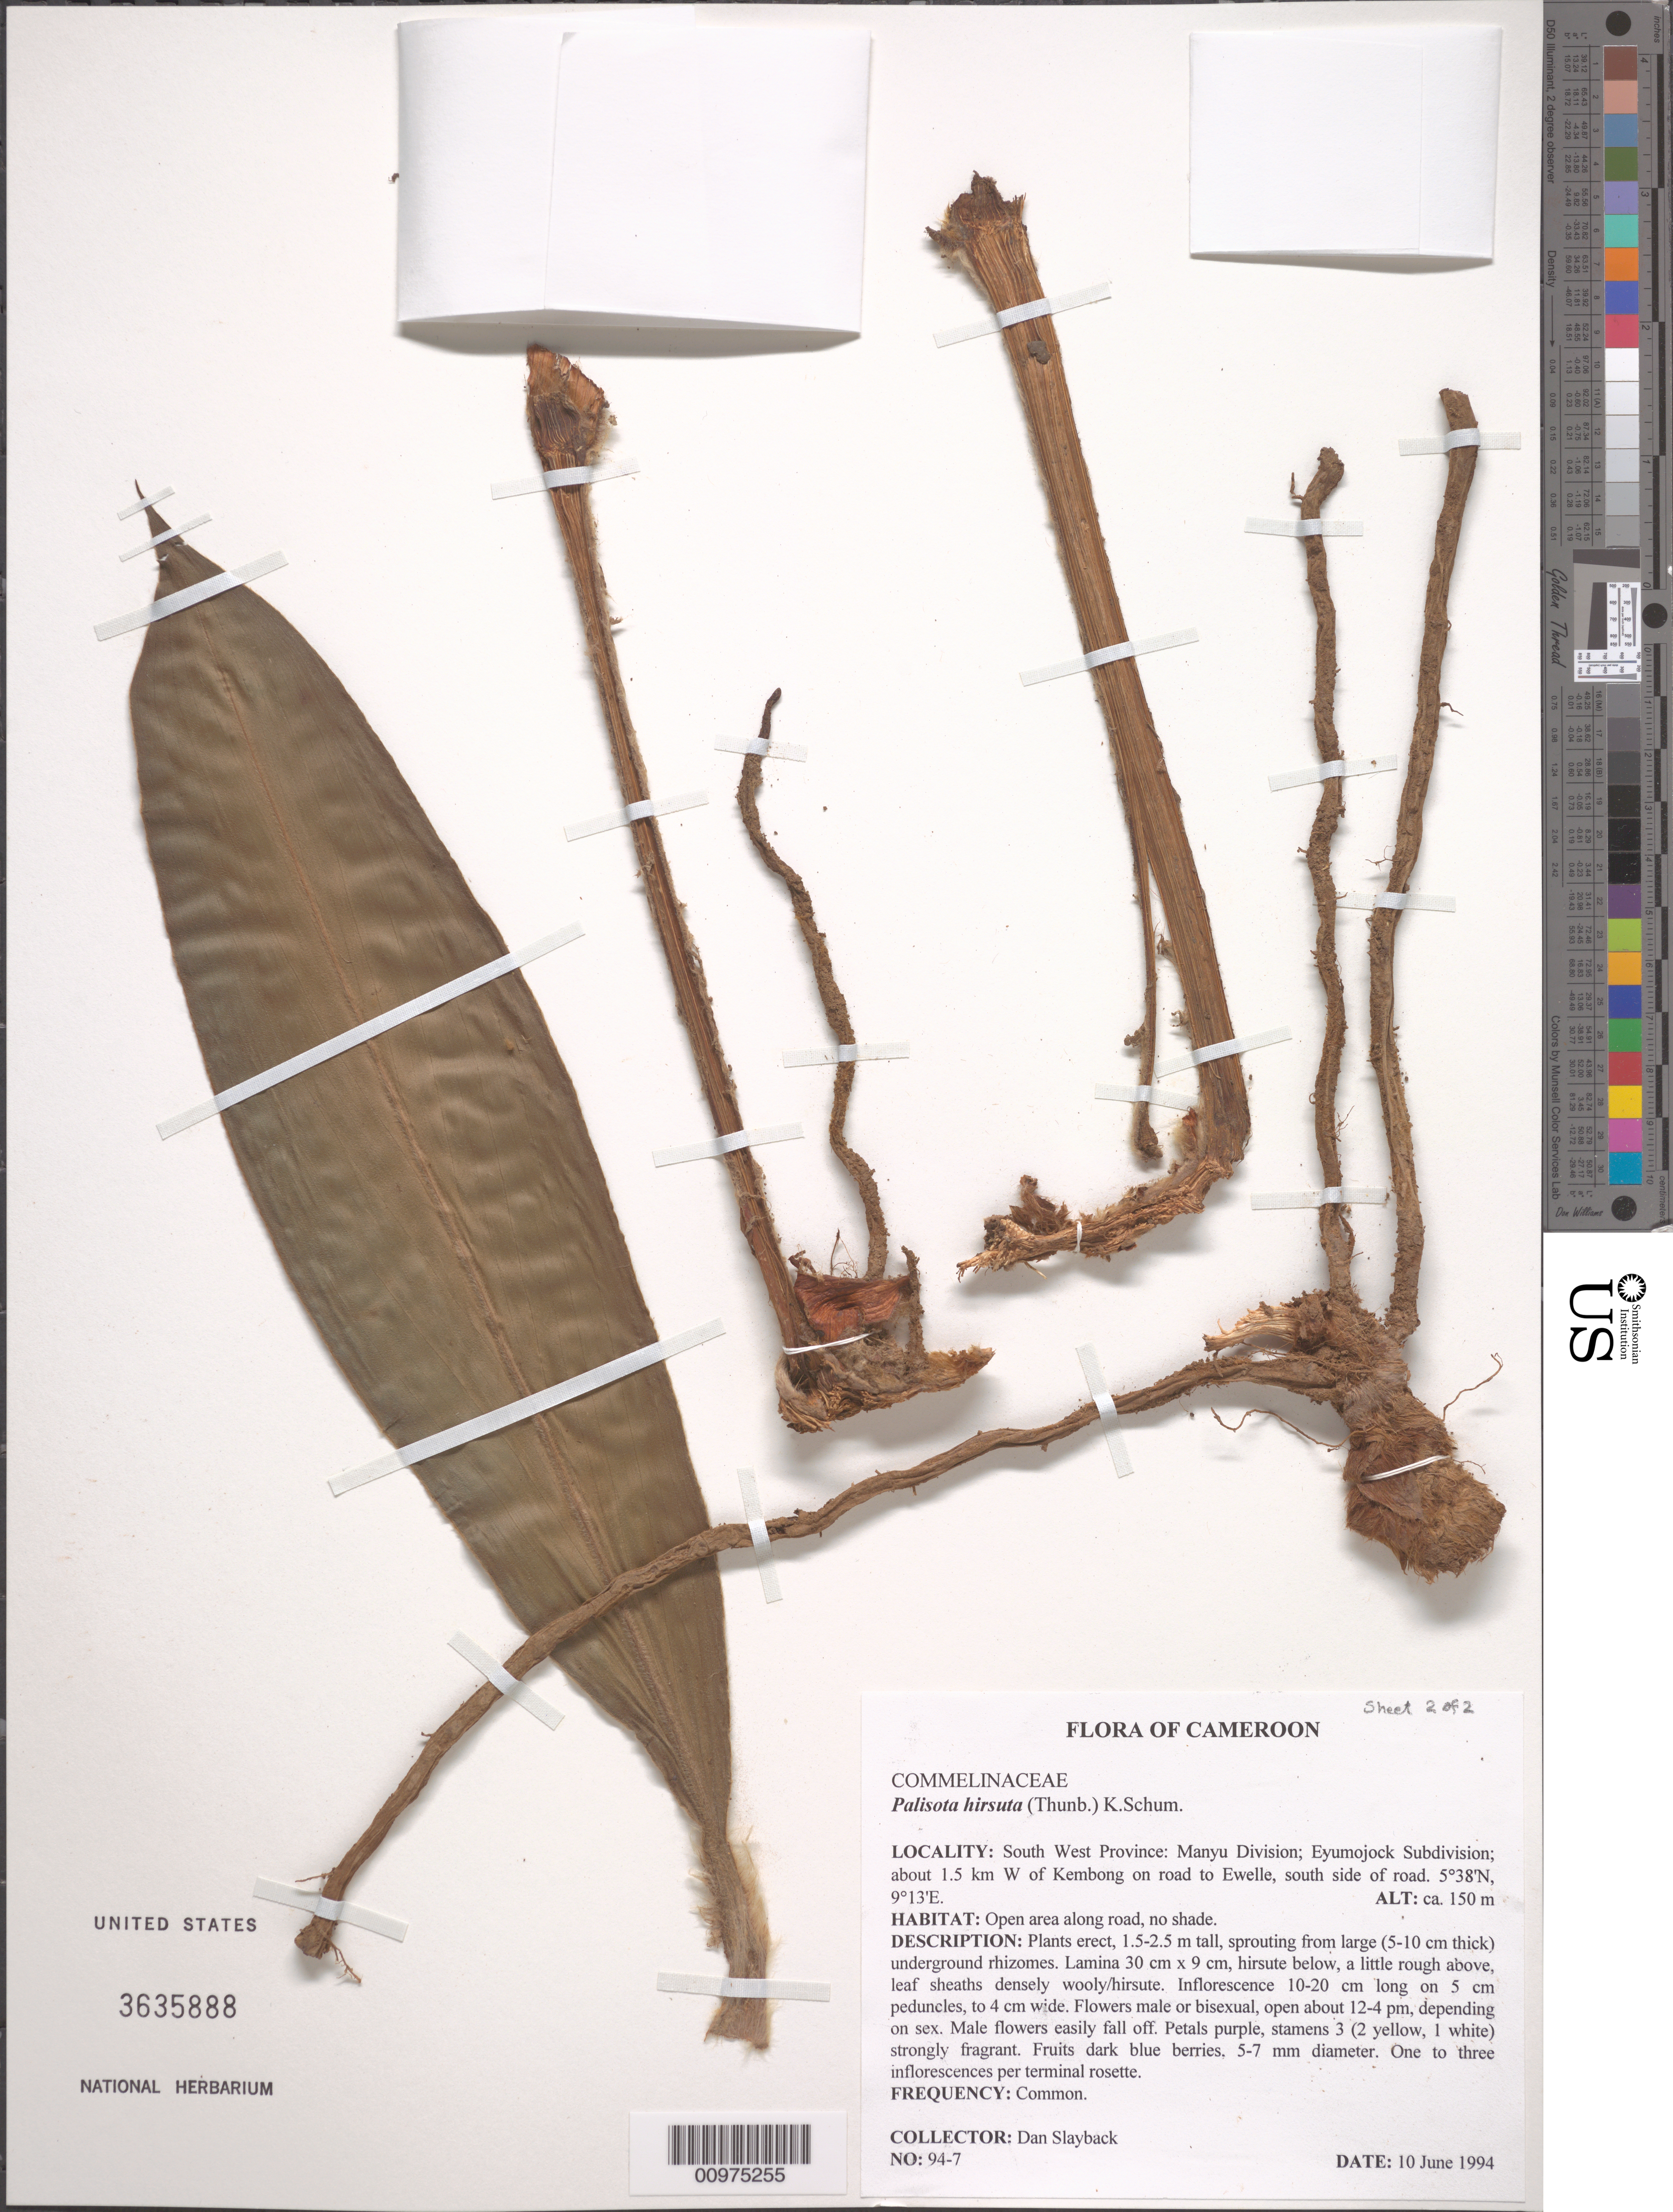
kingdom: Plantae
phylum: Tracheophyta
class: Liliopsida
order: Commelinales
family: Commelinaceae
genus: Palisota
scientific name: Palisota hirsuta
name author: (Thunb.) K. Schum.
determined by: Faden, Robert B., (US), Smithsonian Institution - National Museum of Natural History (UNITED STATES)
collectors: D. Slayback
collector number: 94-7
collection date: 1994-06-10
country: Cameroon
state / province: Sud-Ouest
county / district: Manyu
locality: about 1.5 km W of Kembong on road to Ewelle, south side of road.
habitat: Open area along road, no shade.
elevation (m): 150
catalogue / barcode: US 3635888